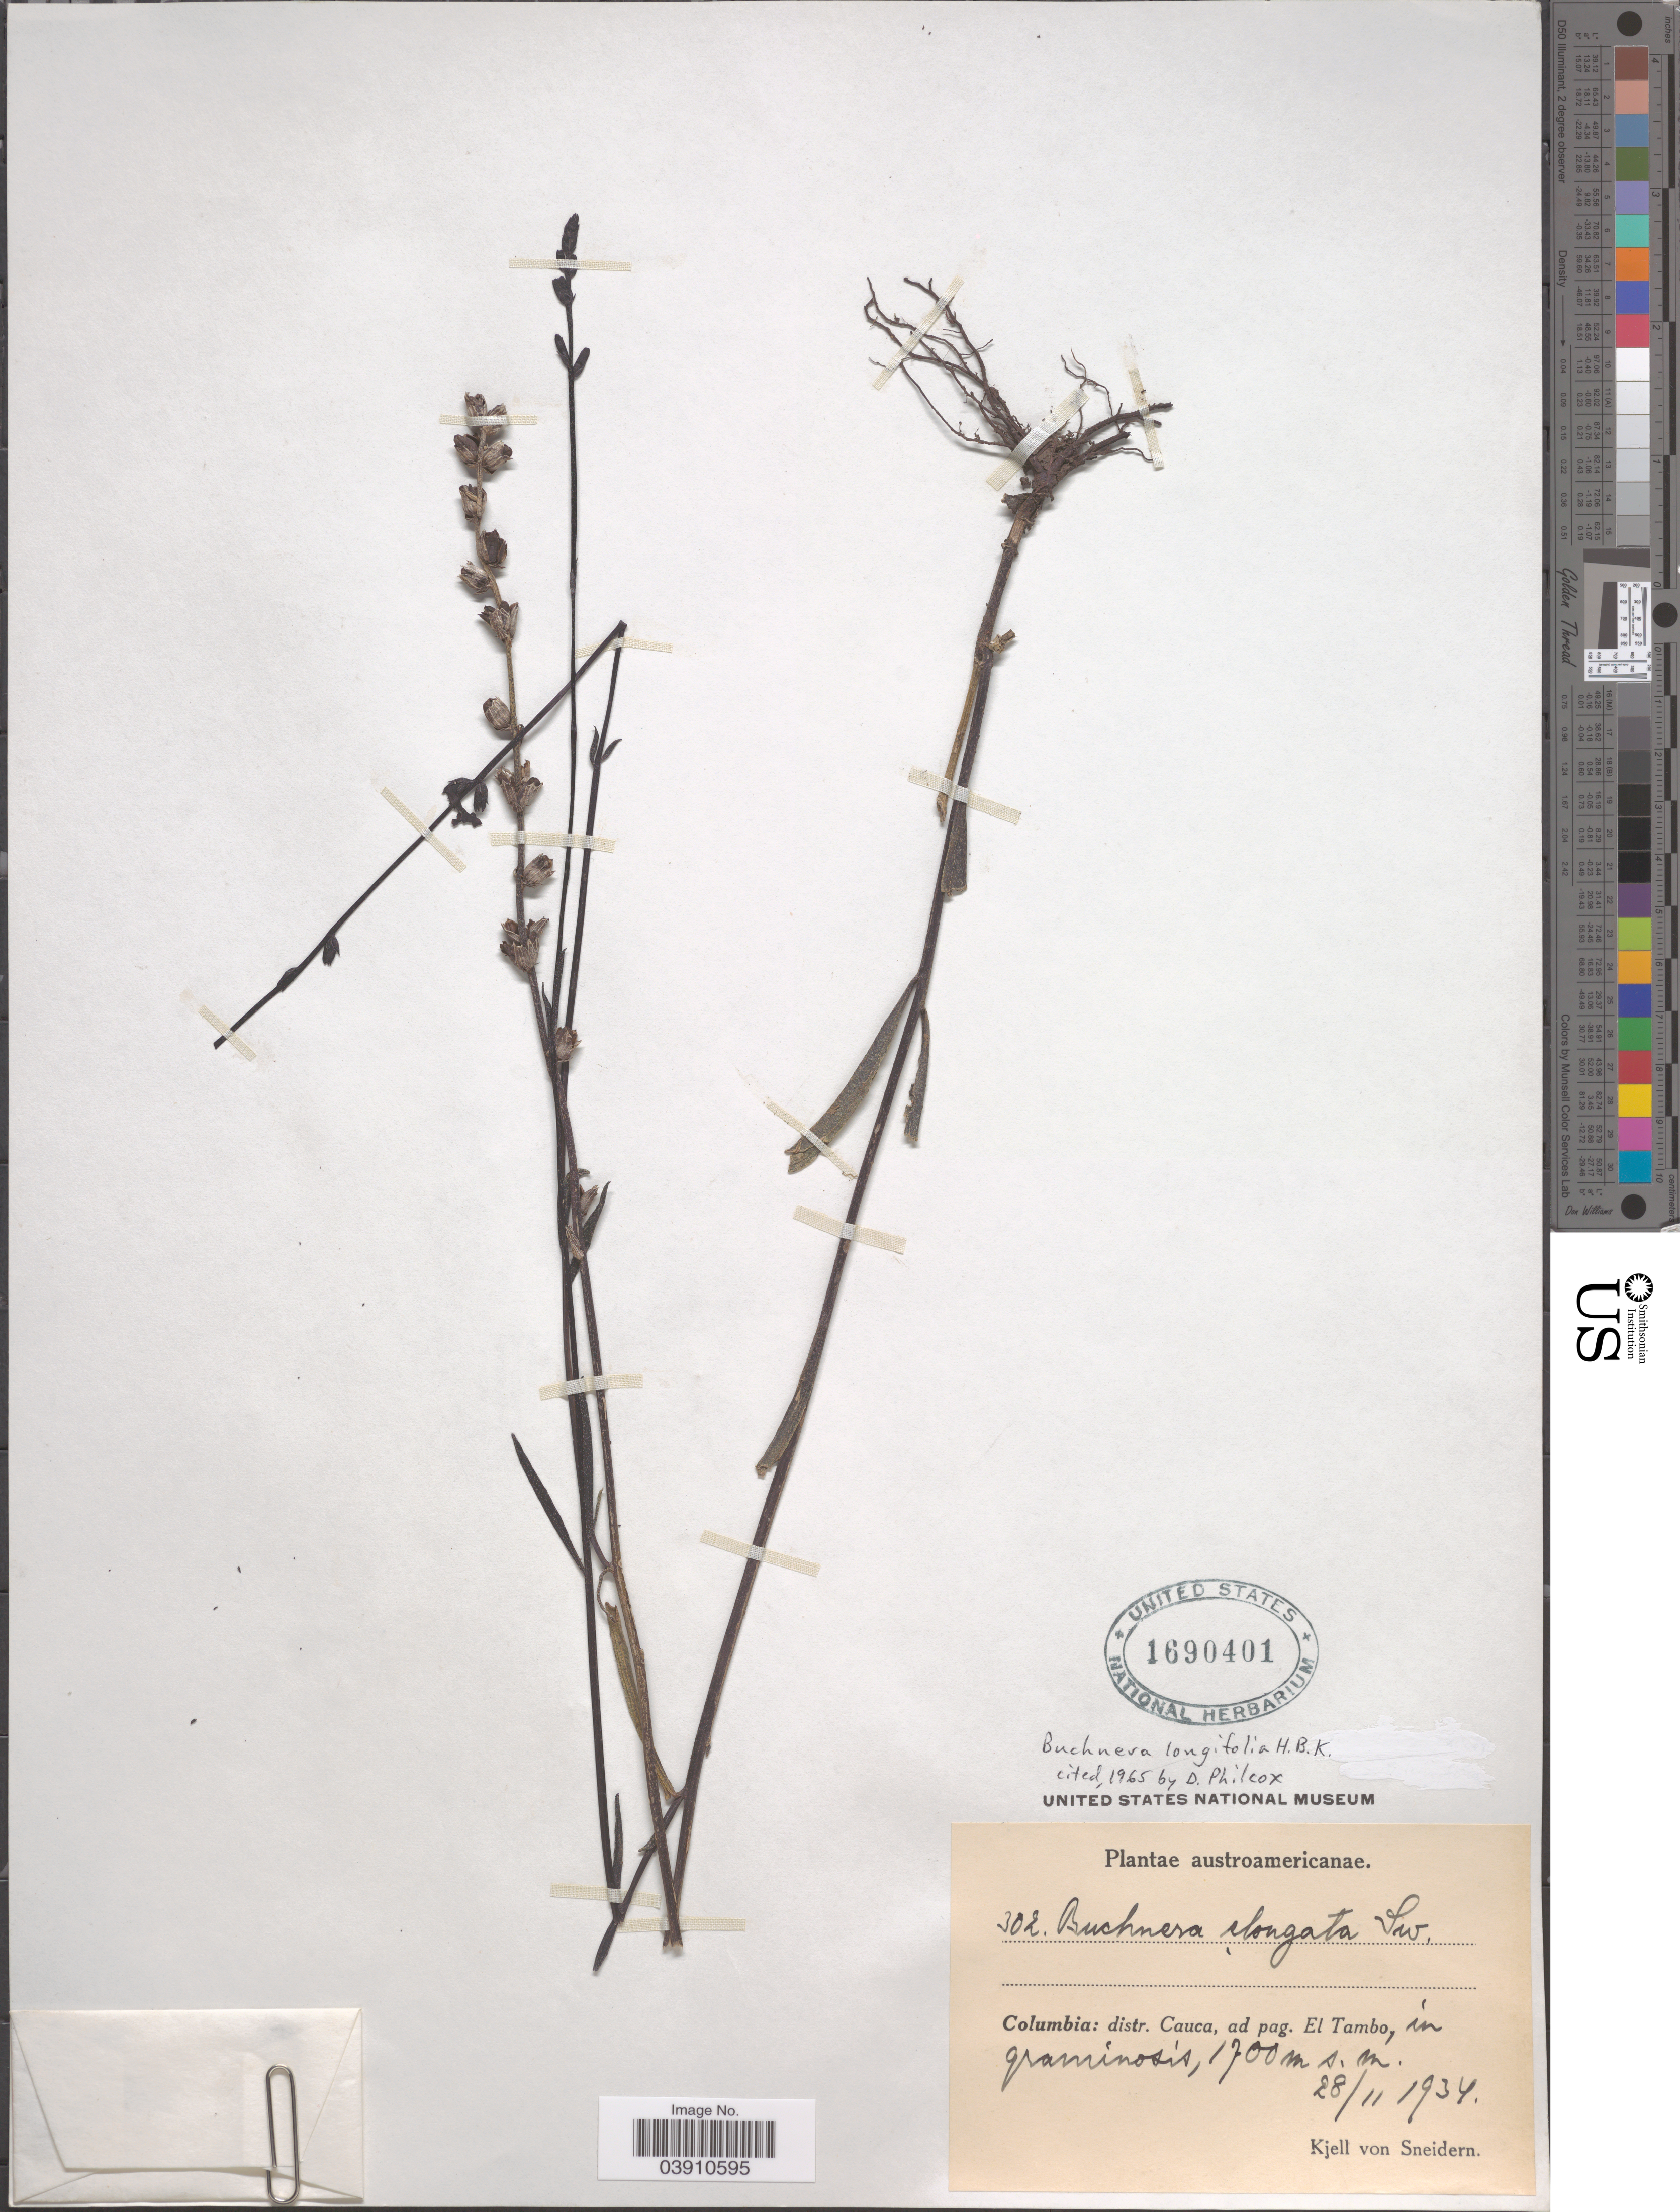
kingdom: Plantae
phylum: Tracheophyta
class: Magnoliopsida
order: Lamiales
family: Orobanchaceae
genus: Buchnera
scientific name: Buchnera longifolia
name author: Kunth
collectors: K. von Sneidern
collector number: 302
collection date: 1934-11-28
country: Colombia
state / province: Cauca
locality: Distr. Cauca, ad pag. El Tambo, in graminosis.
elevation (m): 1700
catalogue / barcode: US 1690401